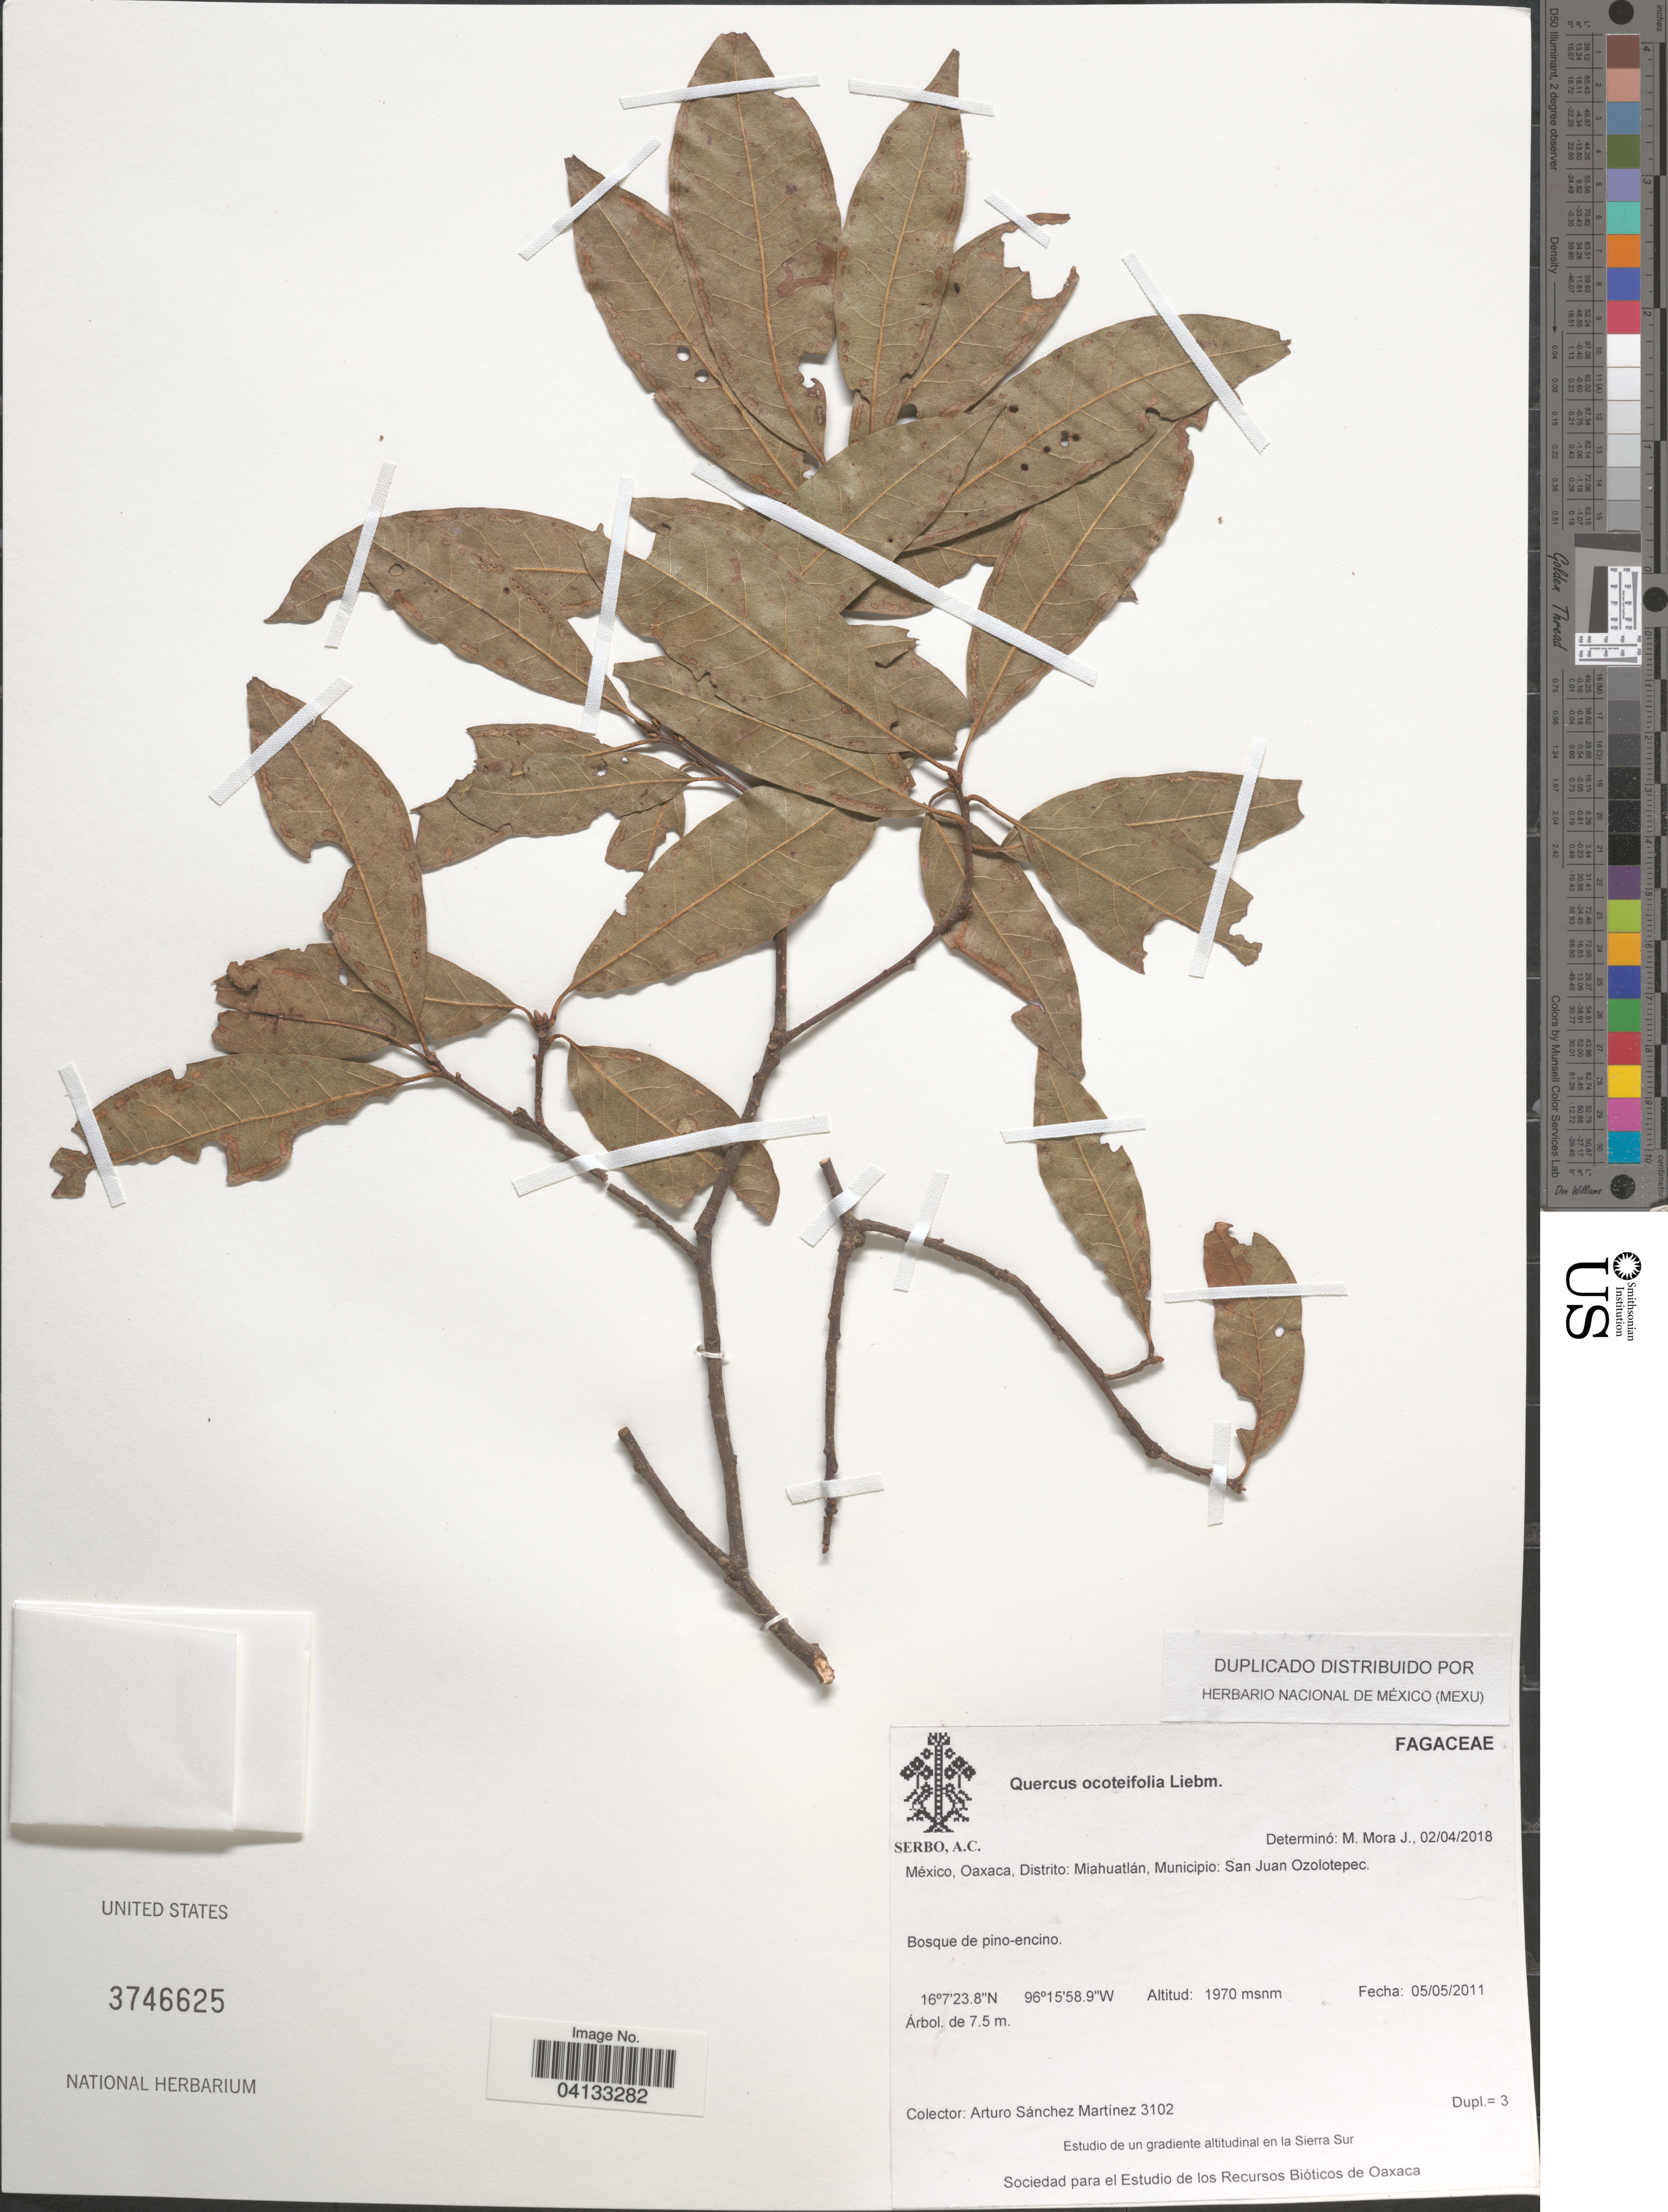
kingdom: Plantae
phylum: Tracheophyta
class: Magnoliopsida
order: Fagales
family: Fagaceae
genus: Quercus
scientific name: Quercus ocoteifolia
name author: Liebm.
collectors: A. Sanchez Martinez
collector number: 3102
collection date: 2011-05-05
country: Mexico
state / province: Oaxaca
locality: Distrito: Miahuatlán, Municipio: San Juan Ozolotepec.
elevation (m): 1970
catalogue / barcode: US 3746625